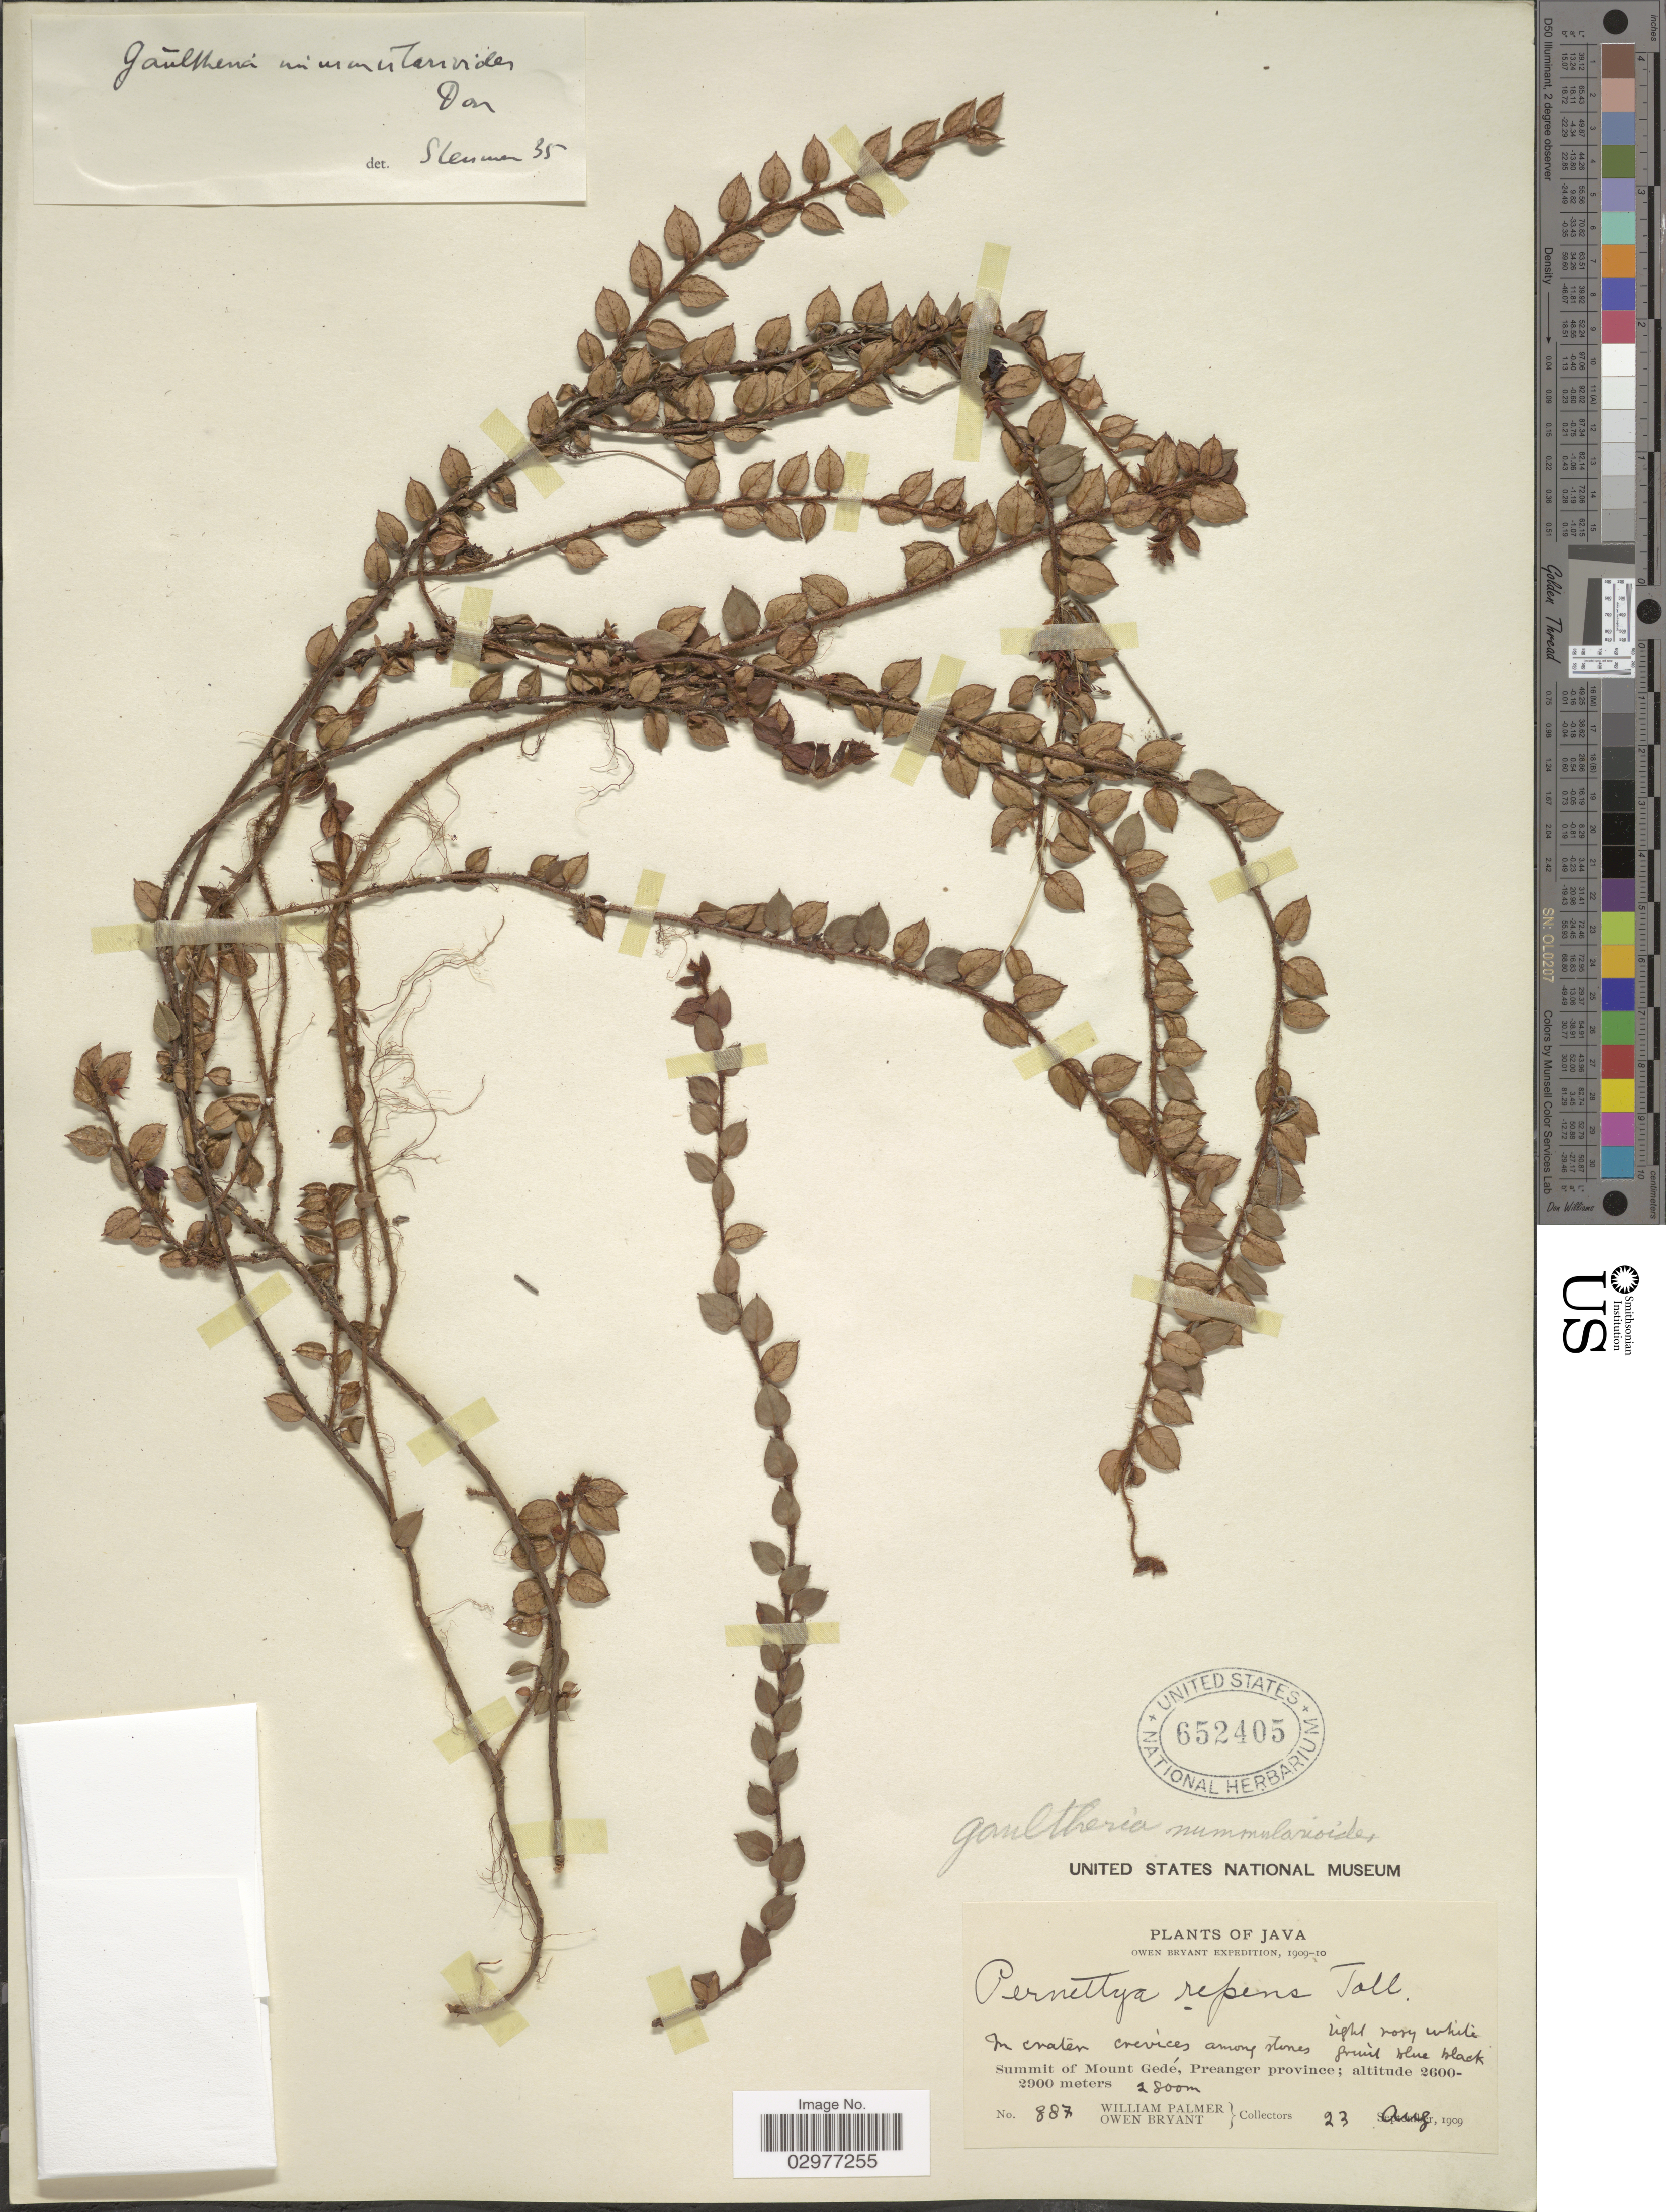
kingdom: Plantae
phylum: Tracheophyta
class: Magnoliopsida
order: Ericales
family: Ericaceae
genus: Gaultheria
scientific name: Gaultheria nummularioides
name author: G. Don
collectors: W. Palmer & O. Bryant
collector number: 887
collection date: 1909-08-23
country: Indonesia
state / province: Java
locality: Summit of Mount Gedé, Preanger province.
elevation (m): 2800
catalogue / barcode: US 652405